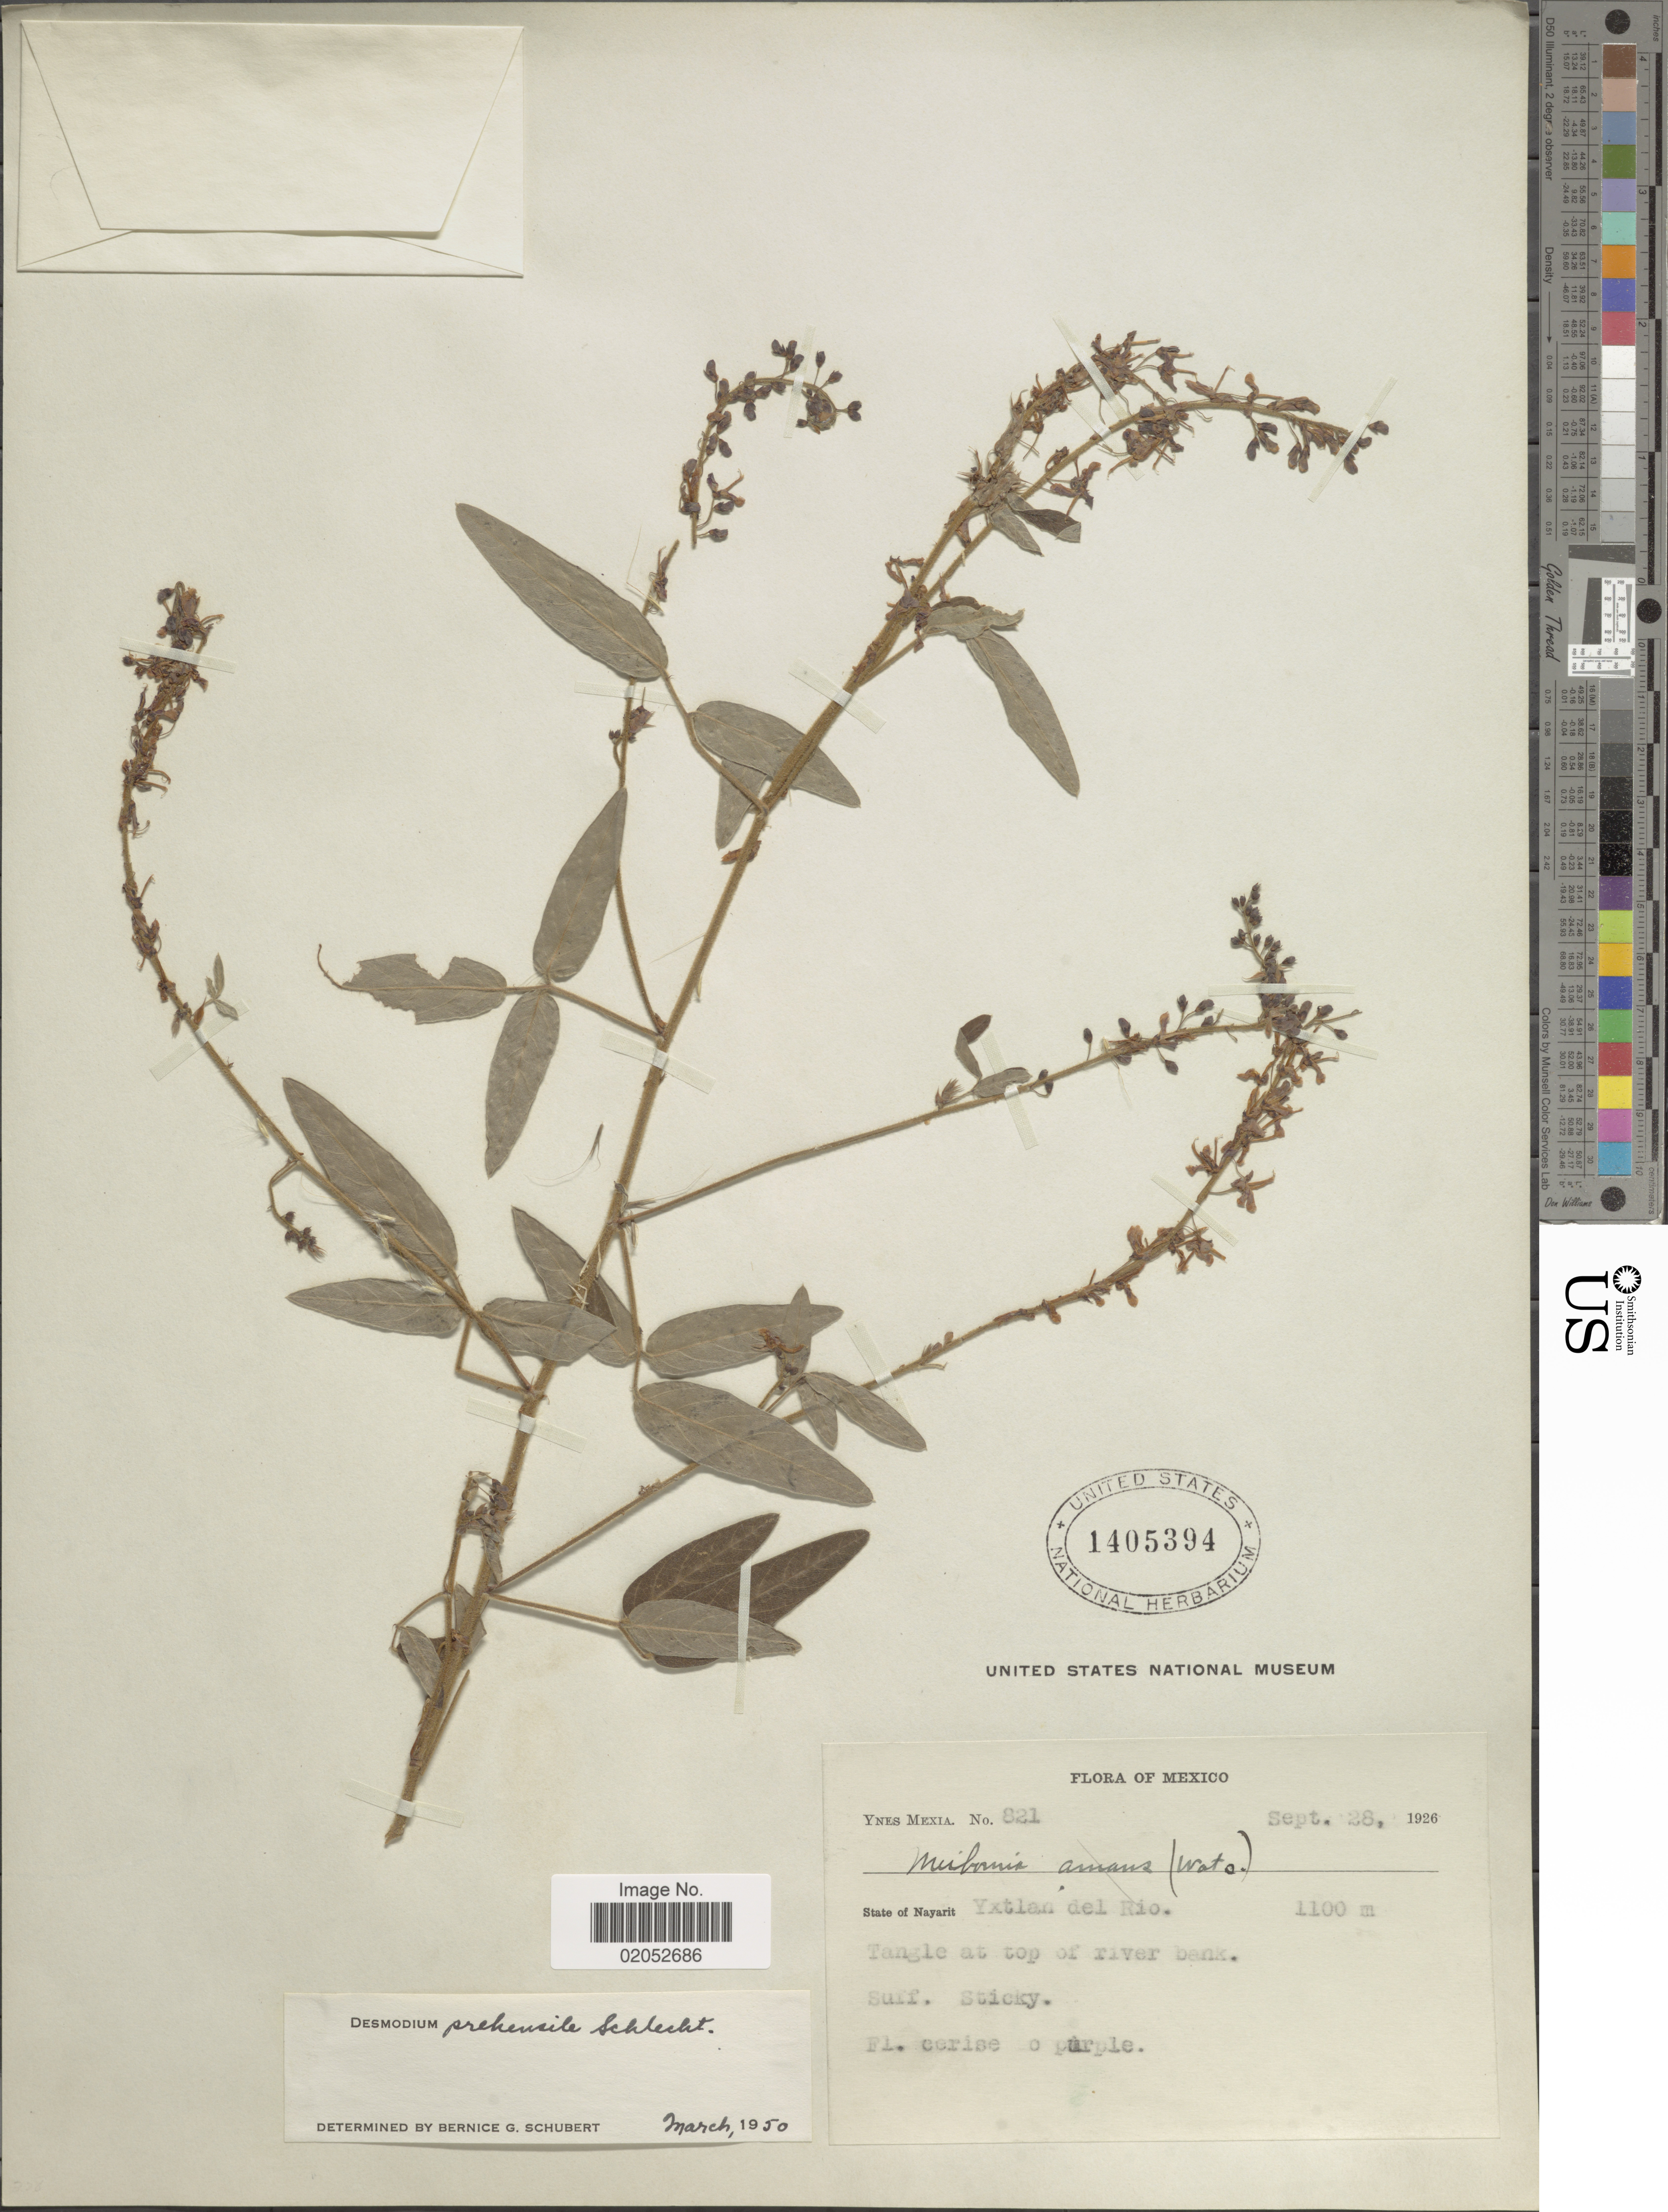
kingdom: Plantae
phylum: Tracheophyta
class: Magnoliopsida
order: Fabales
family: Fabaceae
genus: Desmodium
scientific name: Desmodium prehensile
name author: Schltdl.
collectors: Y. Mexia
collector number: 821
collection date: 1926-09-26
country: Mexico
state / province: Nayarit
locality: State of Nayarit, Yxtlan del Rpio, Tangle at top of river bank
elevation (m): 1100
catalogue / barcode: US 1405394